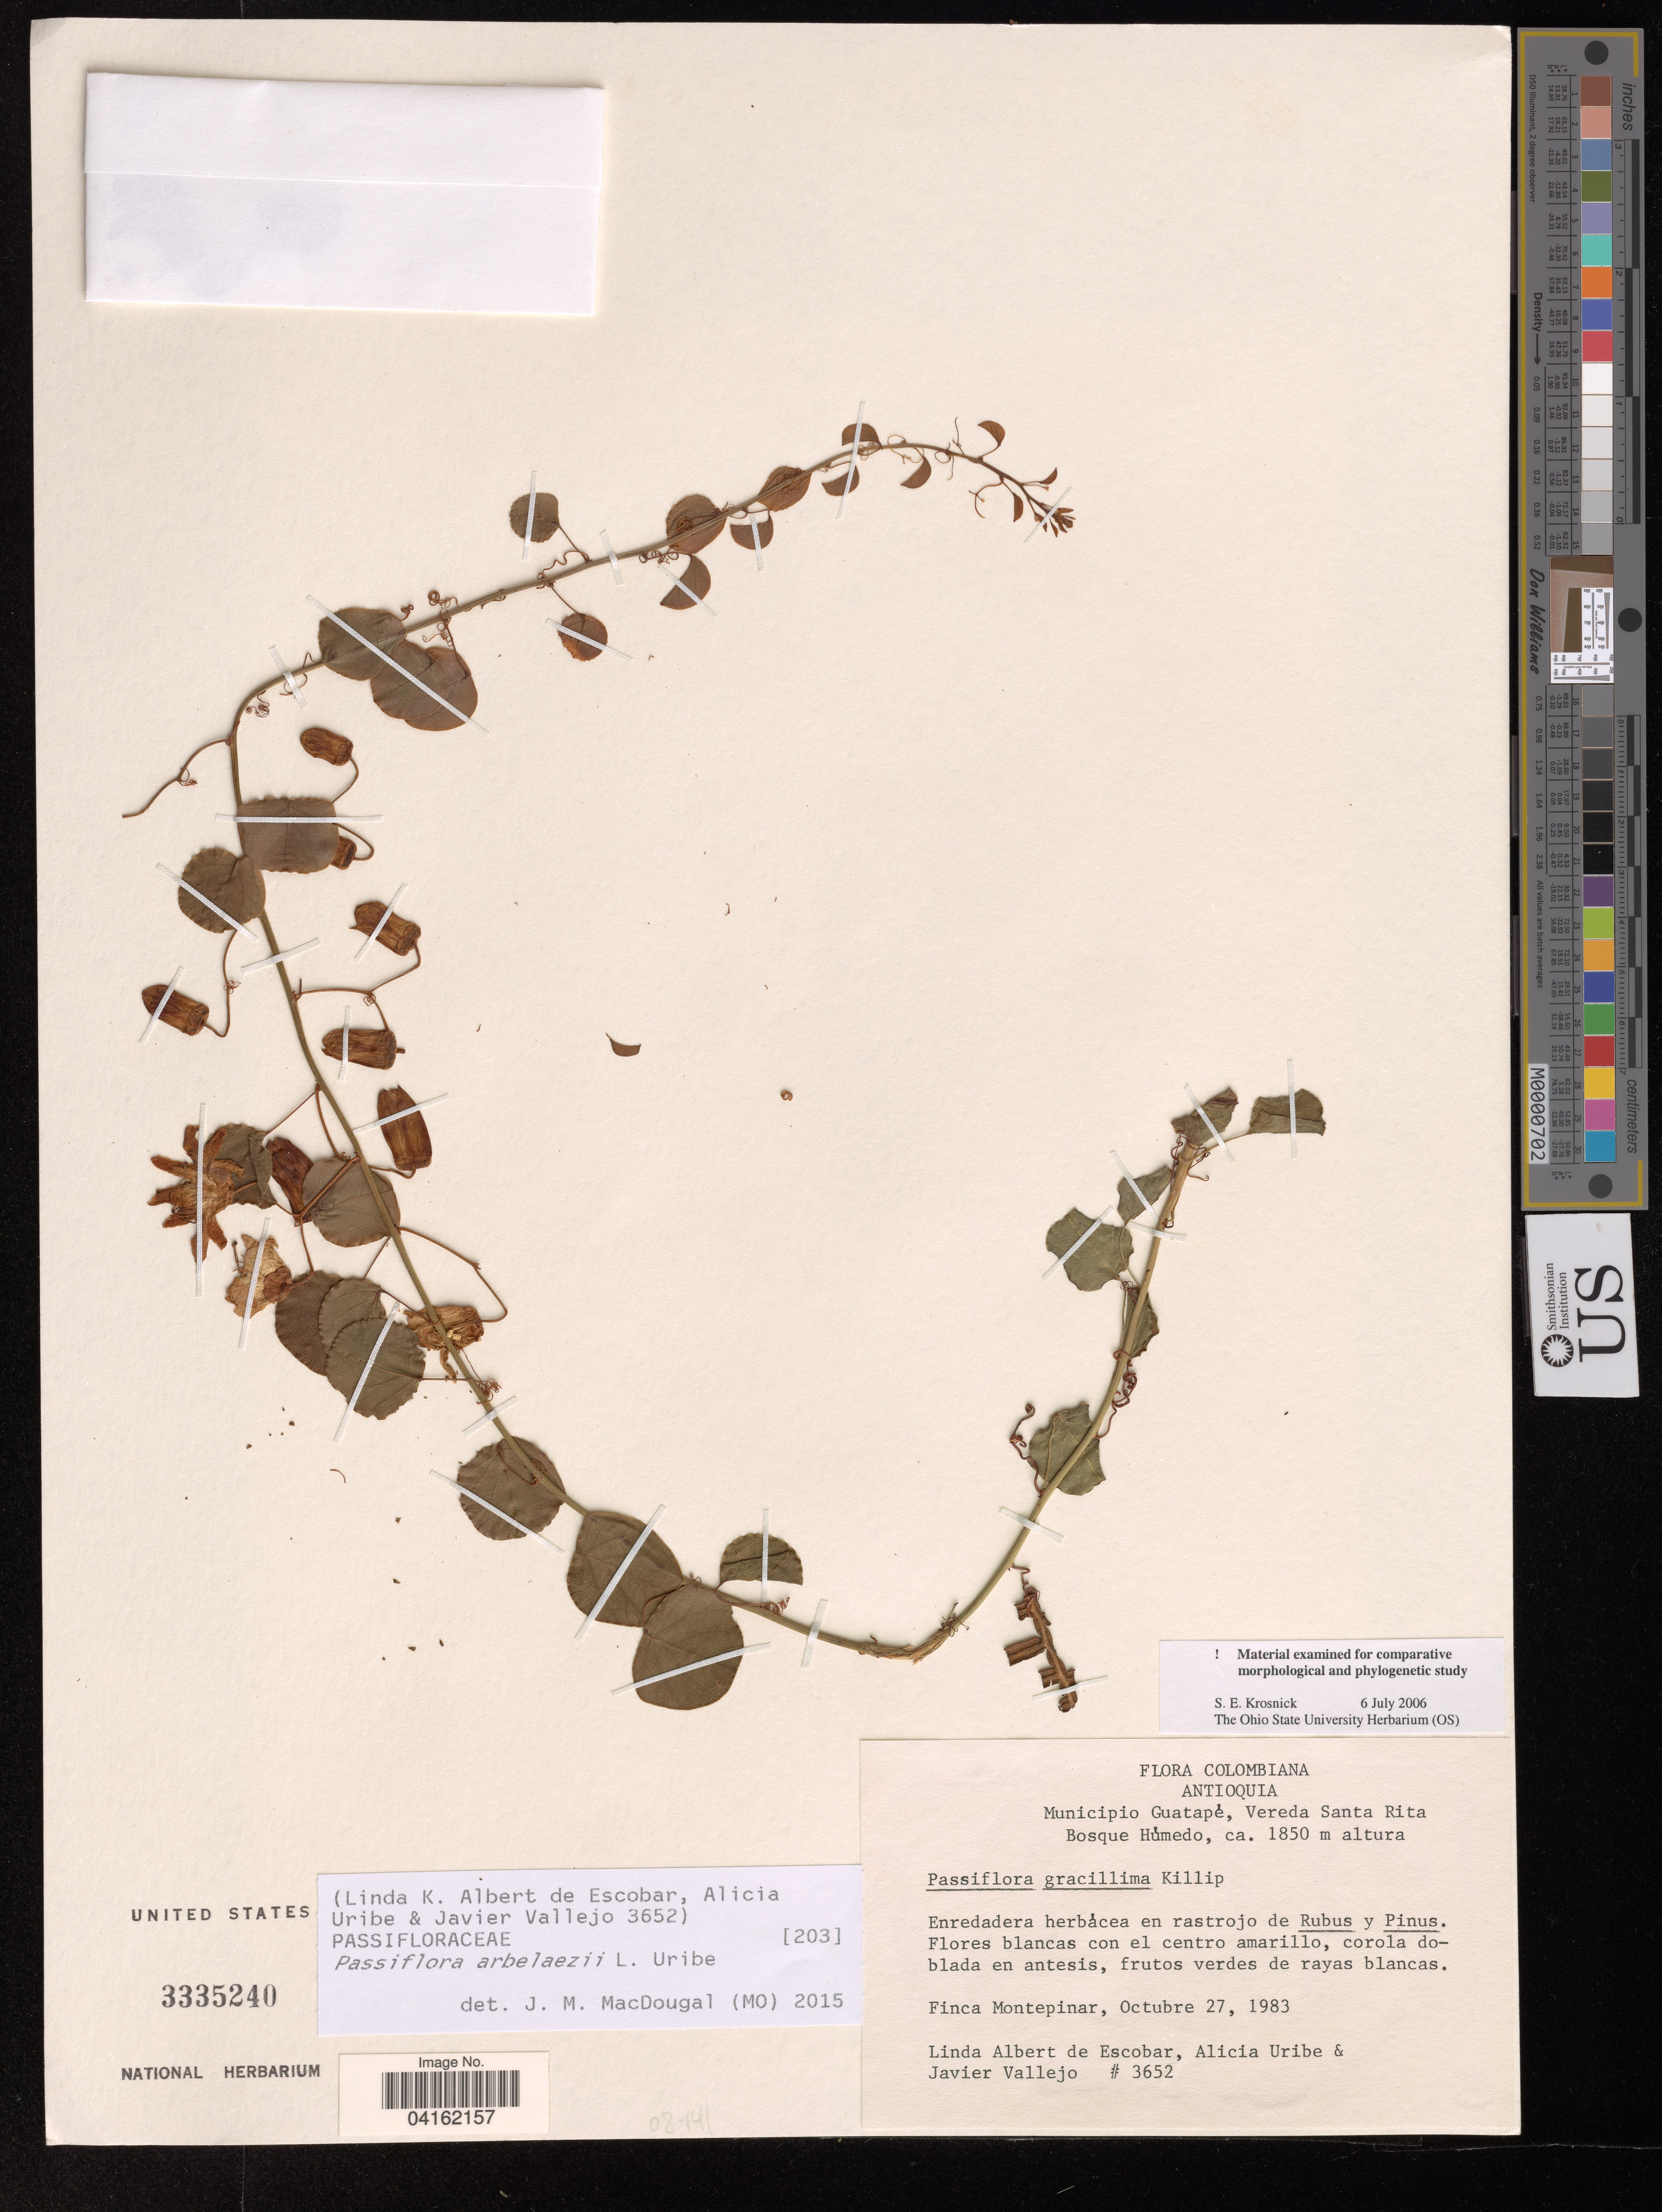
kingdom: Plantae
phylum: Tracheophyta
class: Magnoliopsida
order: Malpighiales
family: Passifloraceae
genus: Passiflora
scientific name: Passiflora arbelaezii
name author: L. Uribe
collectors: L. De Escobar, A. Uribe & J. Vallejo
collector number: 3652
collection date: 1983-10-27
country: Colombia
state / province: Antioquia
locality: Municipio Guatapé, Vereda Santa Rita Bosque Húmedo. Finca Montepinar.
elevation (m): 1850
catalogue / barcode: US 3335240